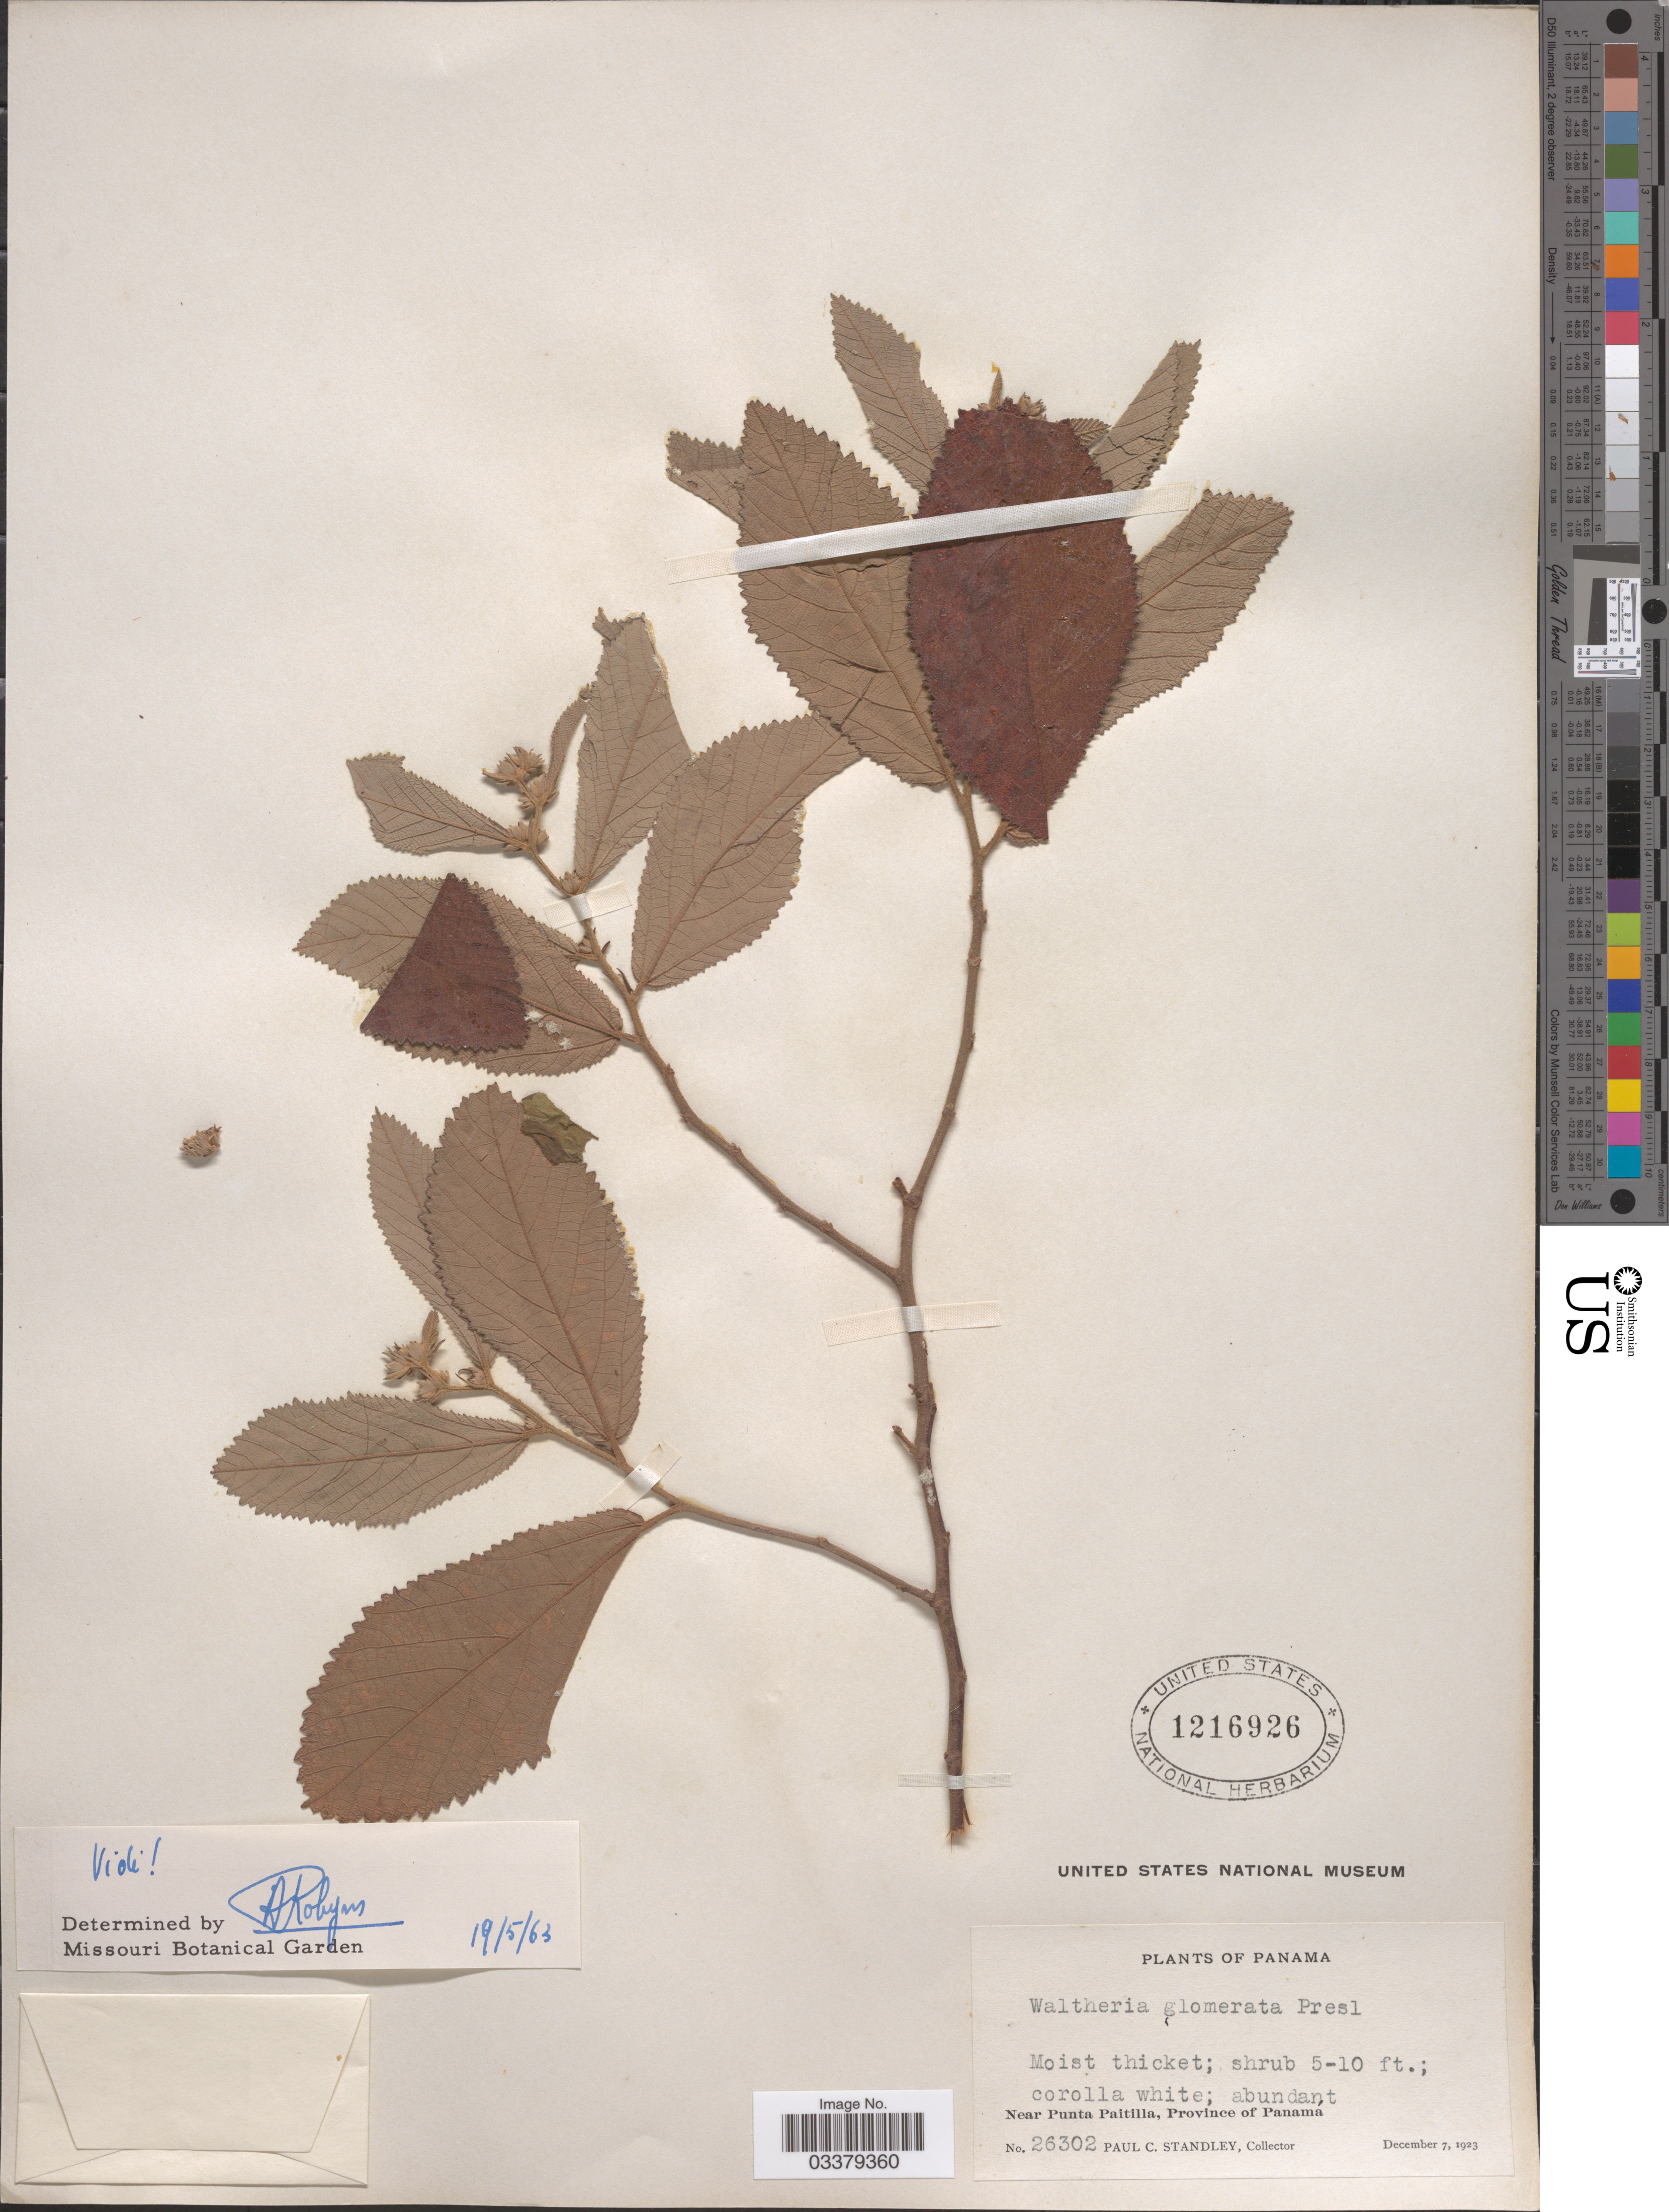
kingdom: Plantae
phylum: Tracheophyta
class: Magnoliopsida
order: Malvales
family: Malvaceae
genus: Waltheria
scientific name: Waltheria glomerata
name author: C. Presl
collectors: P. C. Standley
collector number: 26302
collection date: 1923-12-07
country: Panama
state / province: Panamá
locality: Near Punta Paitilla.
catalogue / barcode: US 1216926